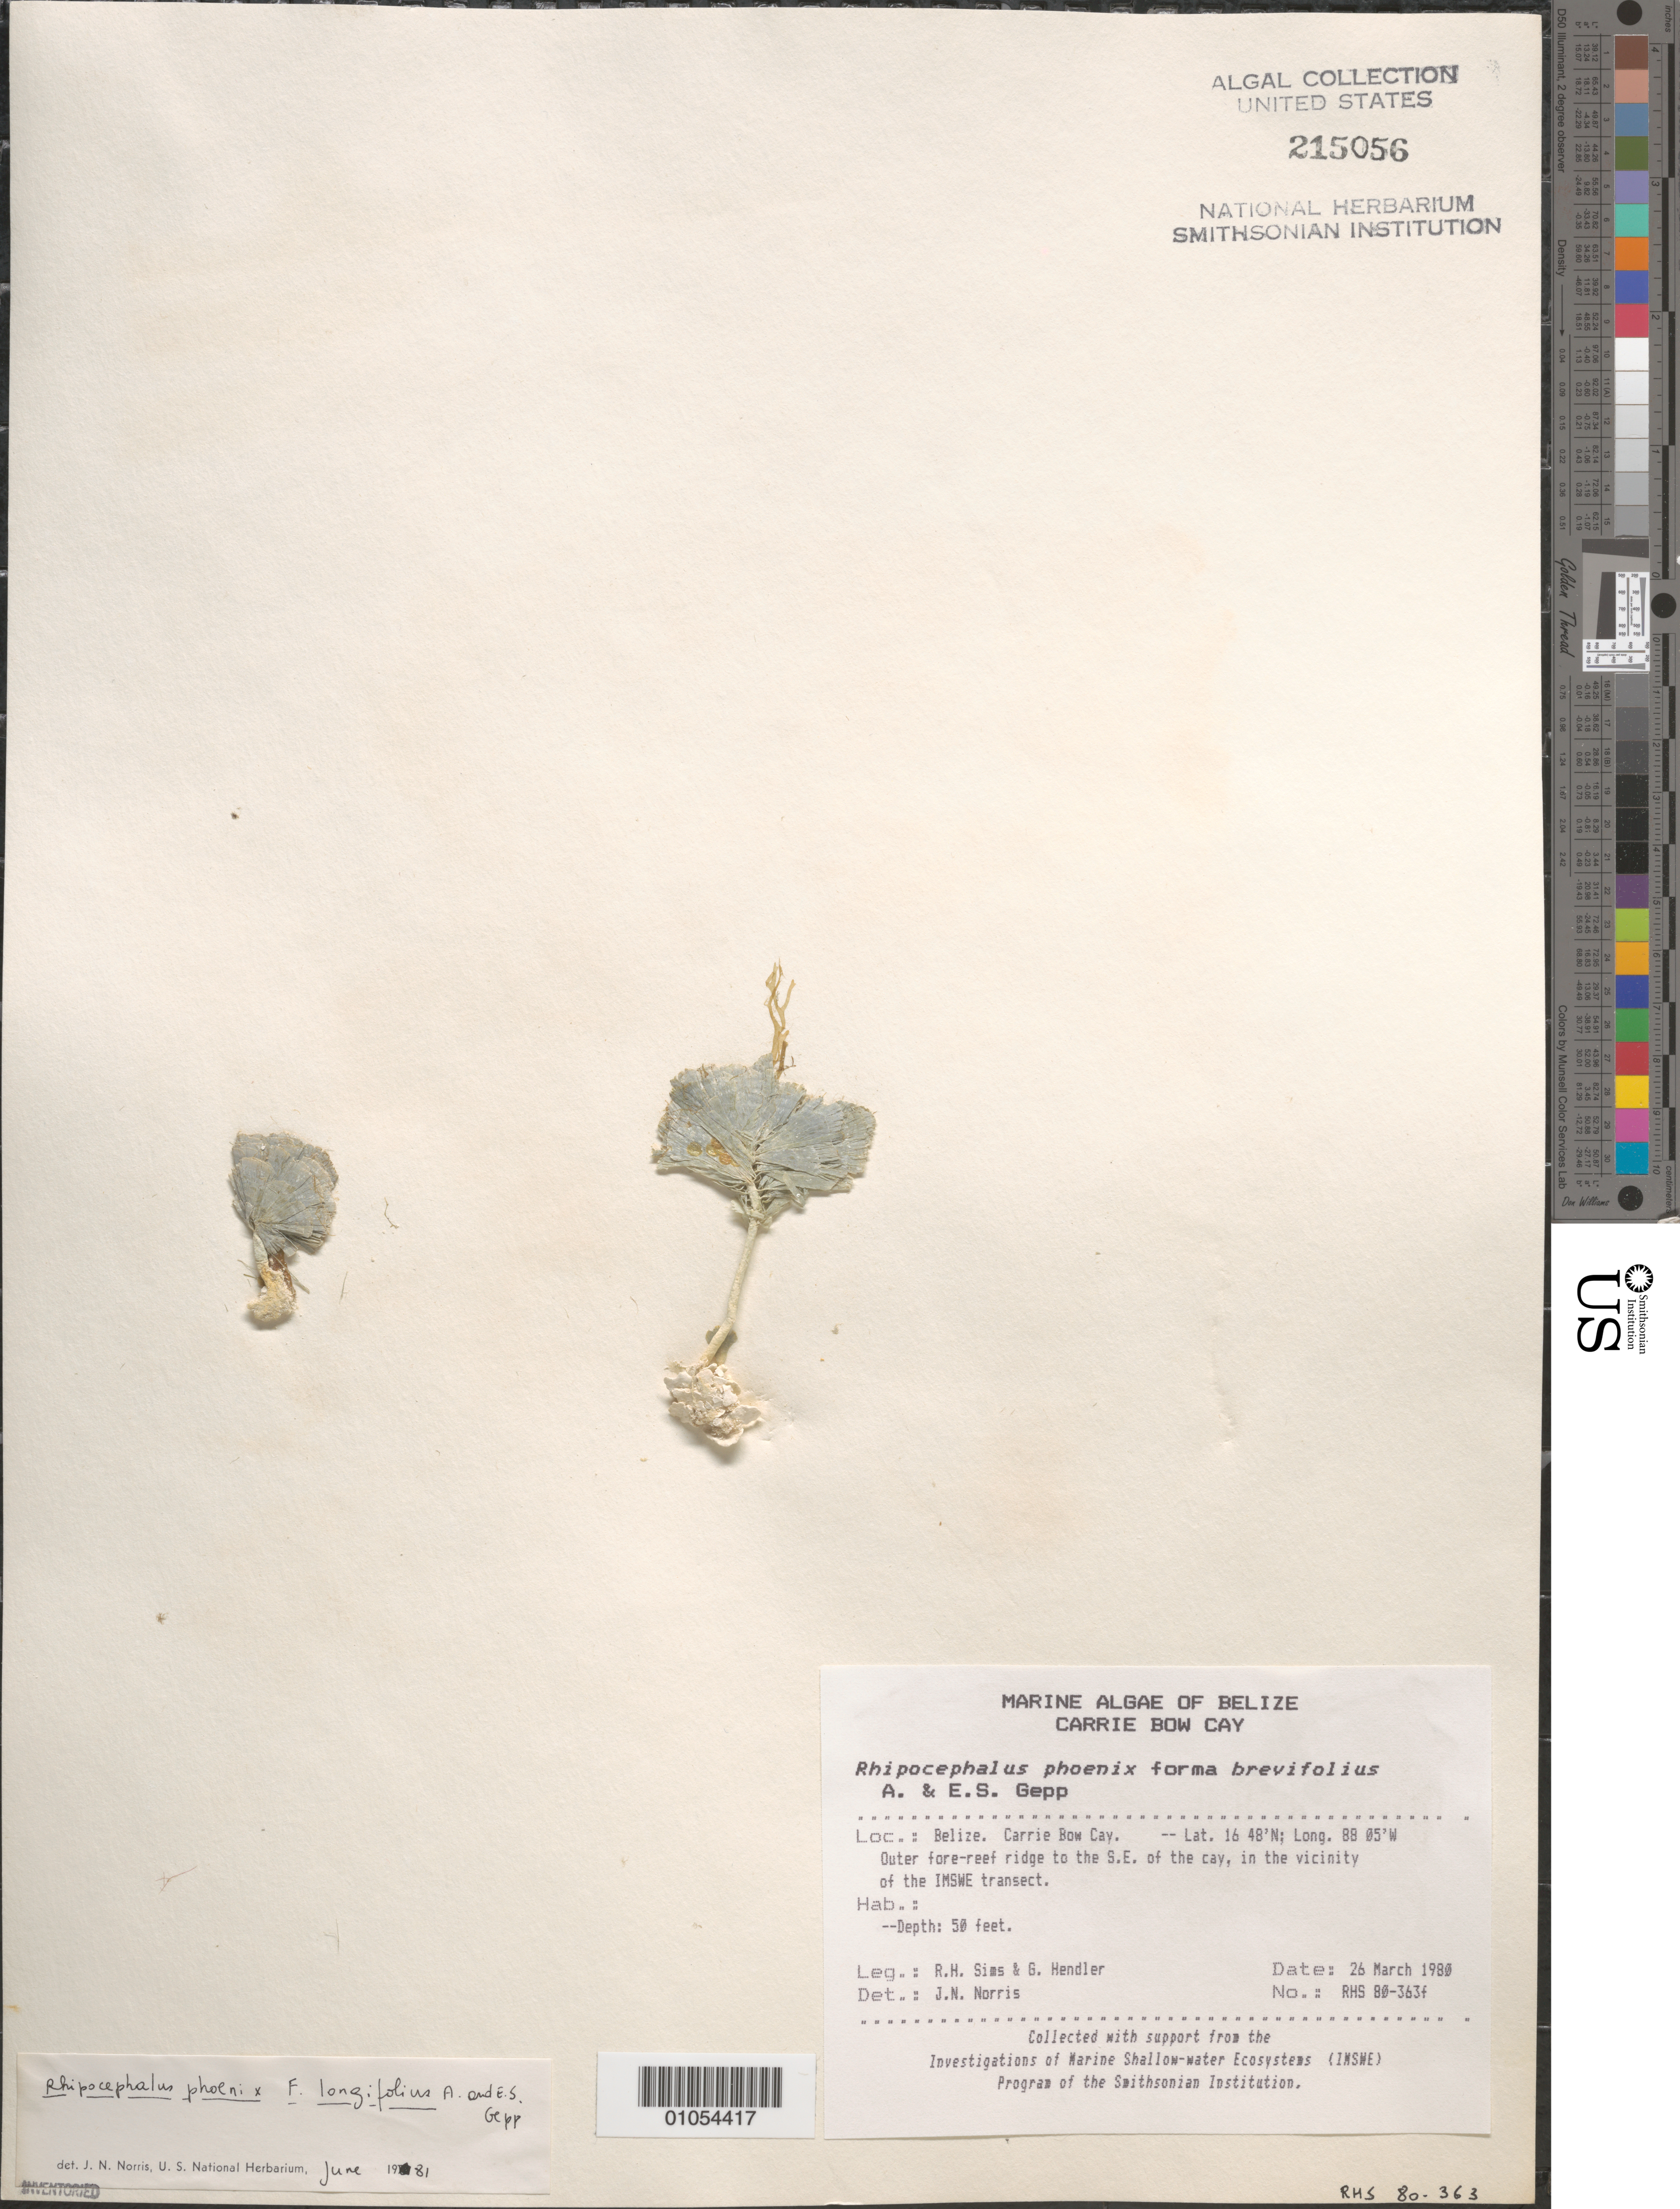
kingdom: Plantae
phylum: Chlorophyta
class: Ulvophyceae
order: Bryopsidales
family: Udoteaceae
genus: Rhipocephalus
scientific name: Rhipocephalus phoenix f. longifolius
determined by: Norris, James N.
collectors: R. H. Sims & G. Hendler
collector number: RHS 80-363F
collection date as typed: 26 Mar 1980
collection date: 1980-03-26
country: Belize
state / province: Stann Creek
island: Carrie Bow Cay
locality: Outer fore-reef ridge to southeast of Carrie Bow Cay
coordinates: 16 48'N, 88 05'W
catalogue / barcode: US 215056